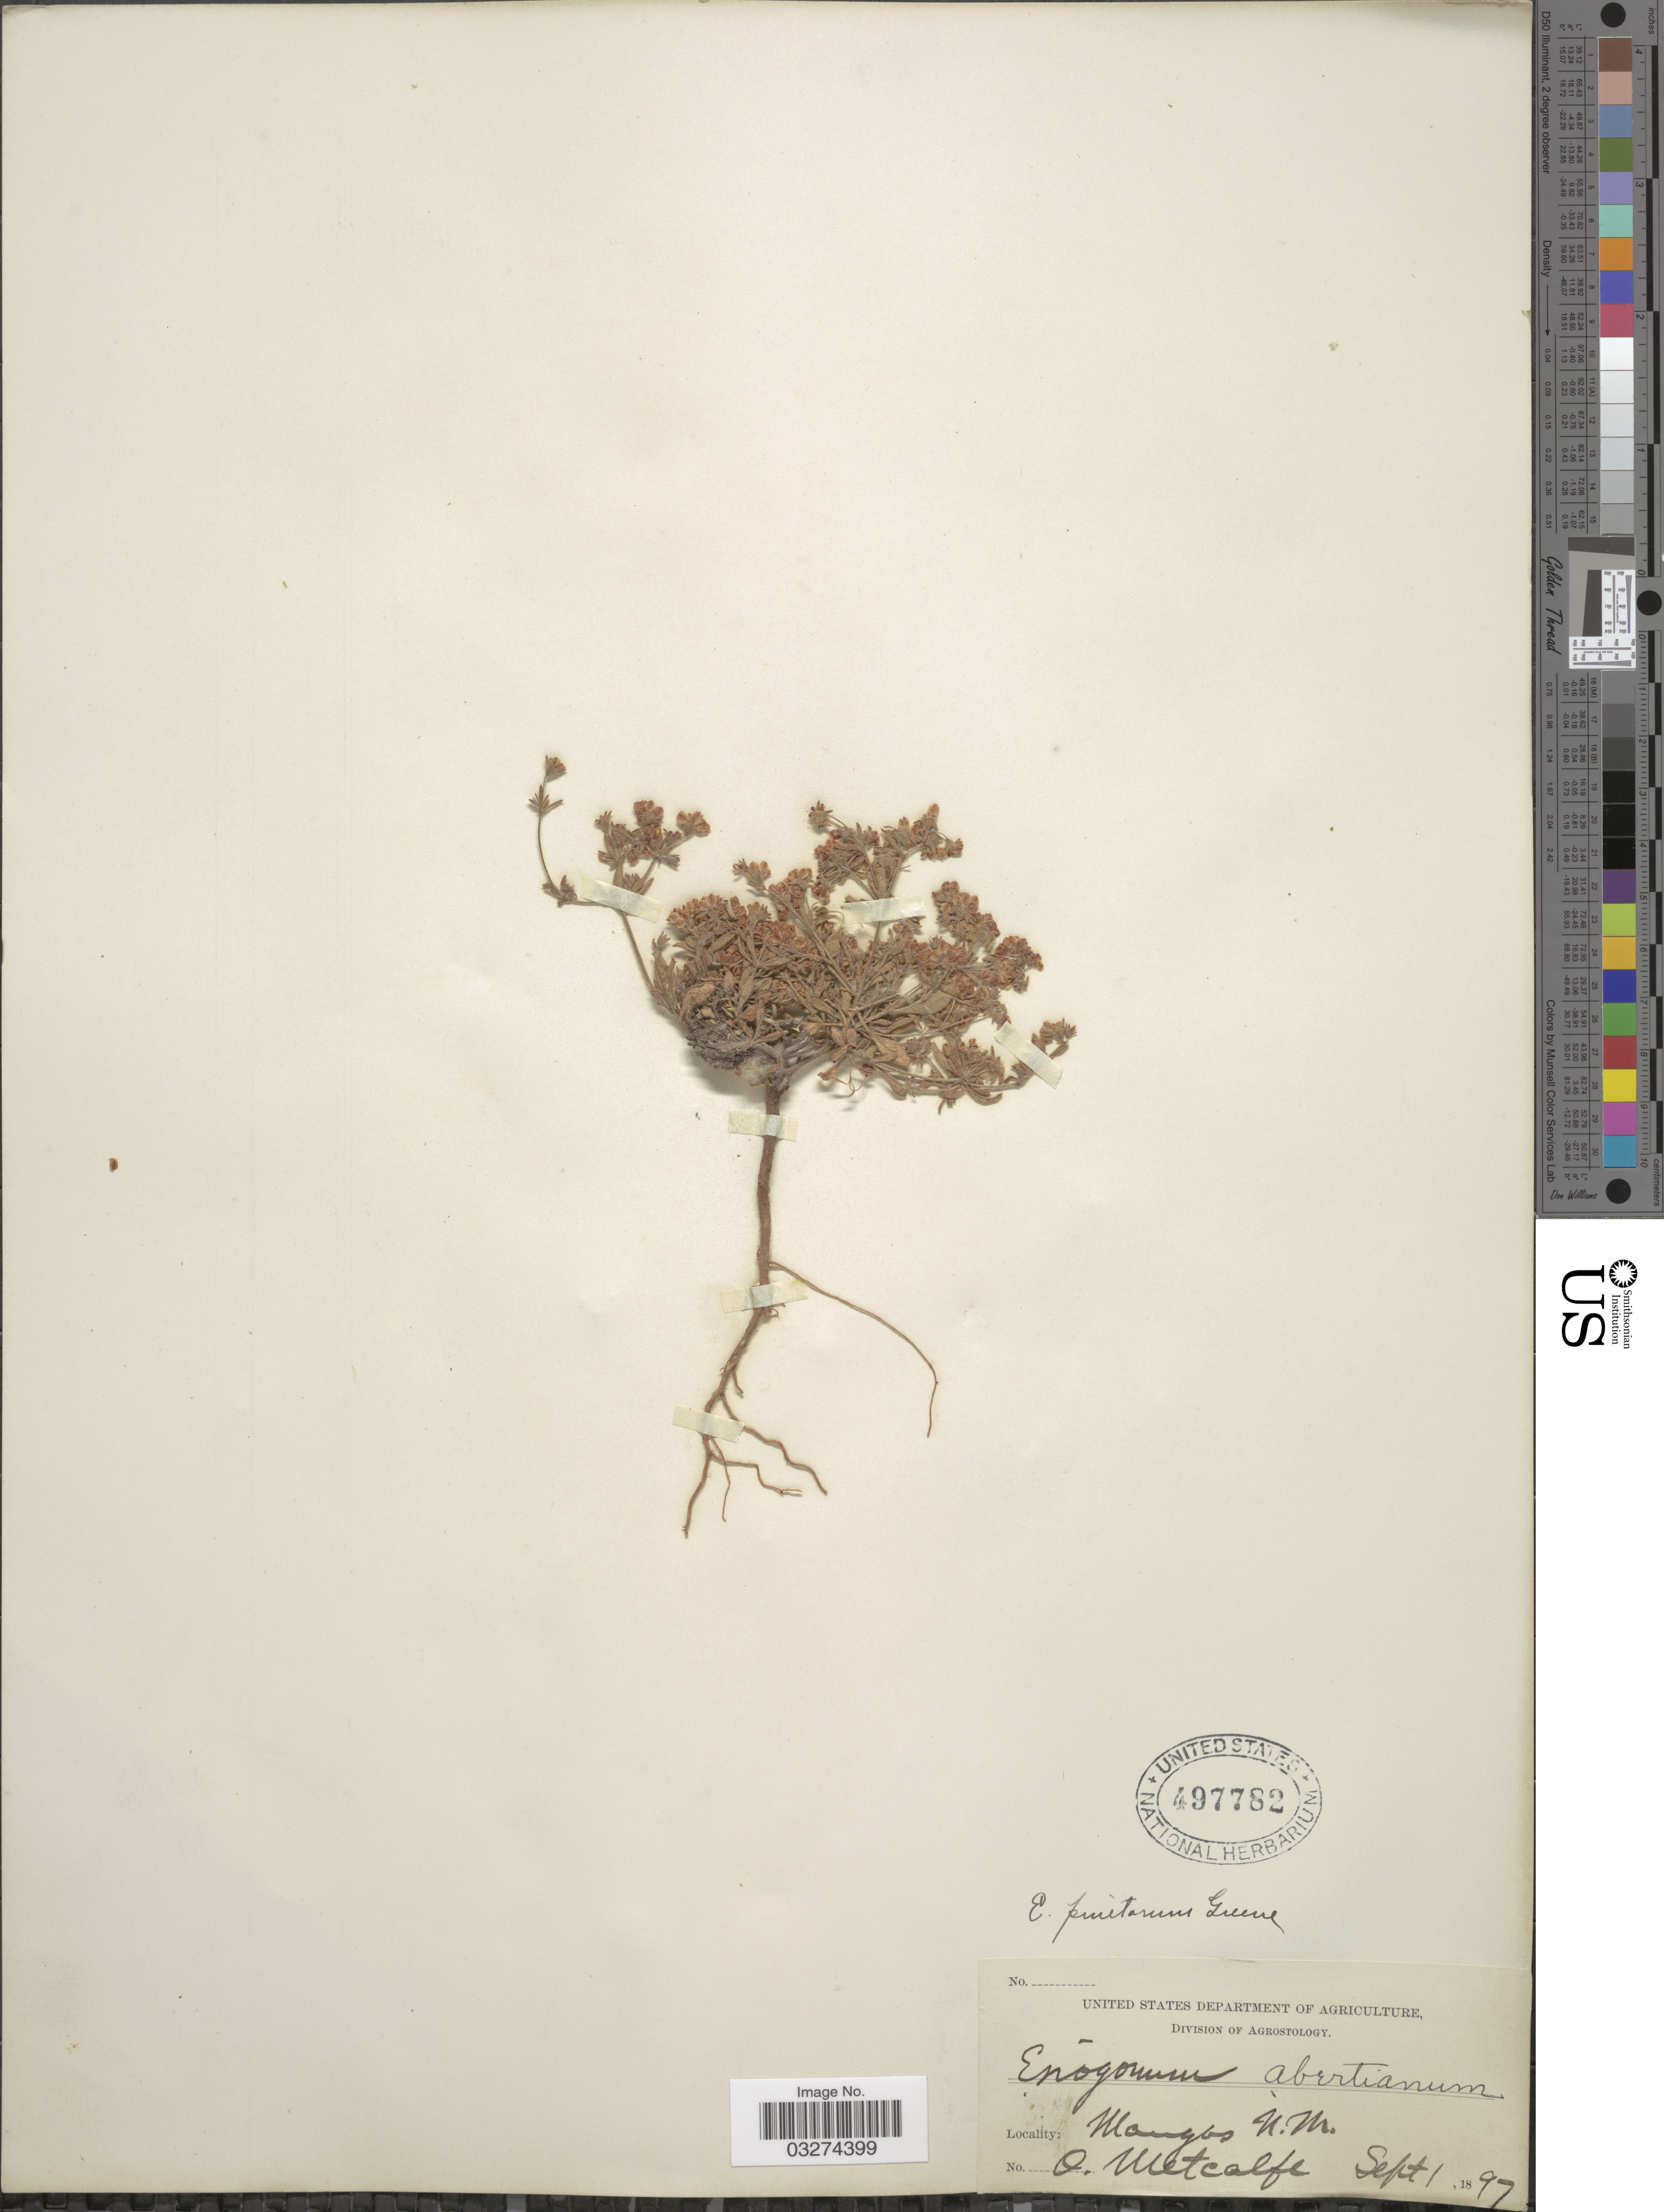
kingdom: Plantae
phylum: Tracheophyta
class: Magnoliopsida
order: Caryophyllales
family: Polygonaceae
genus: Eriogonum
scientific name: Eriogonum abertianum var. ruberrimum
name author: (Gand.) Gand.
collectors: O. Metcalfe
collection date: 1897-09-01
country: United States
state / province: New Mexico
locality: Mangas.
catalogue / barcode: US 497782